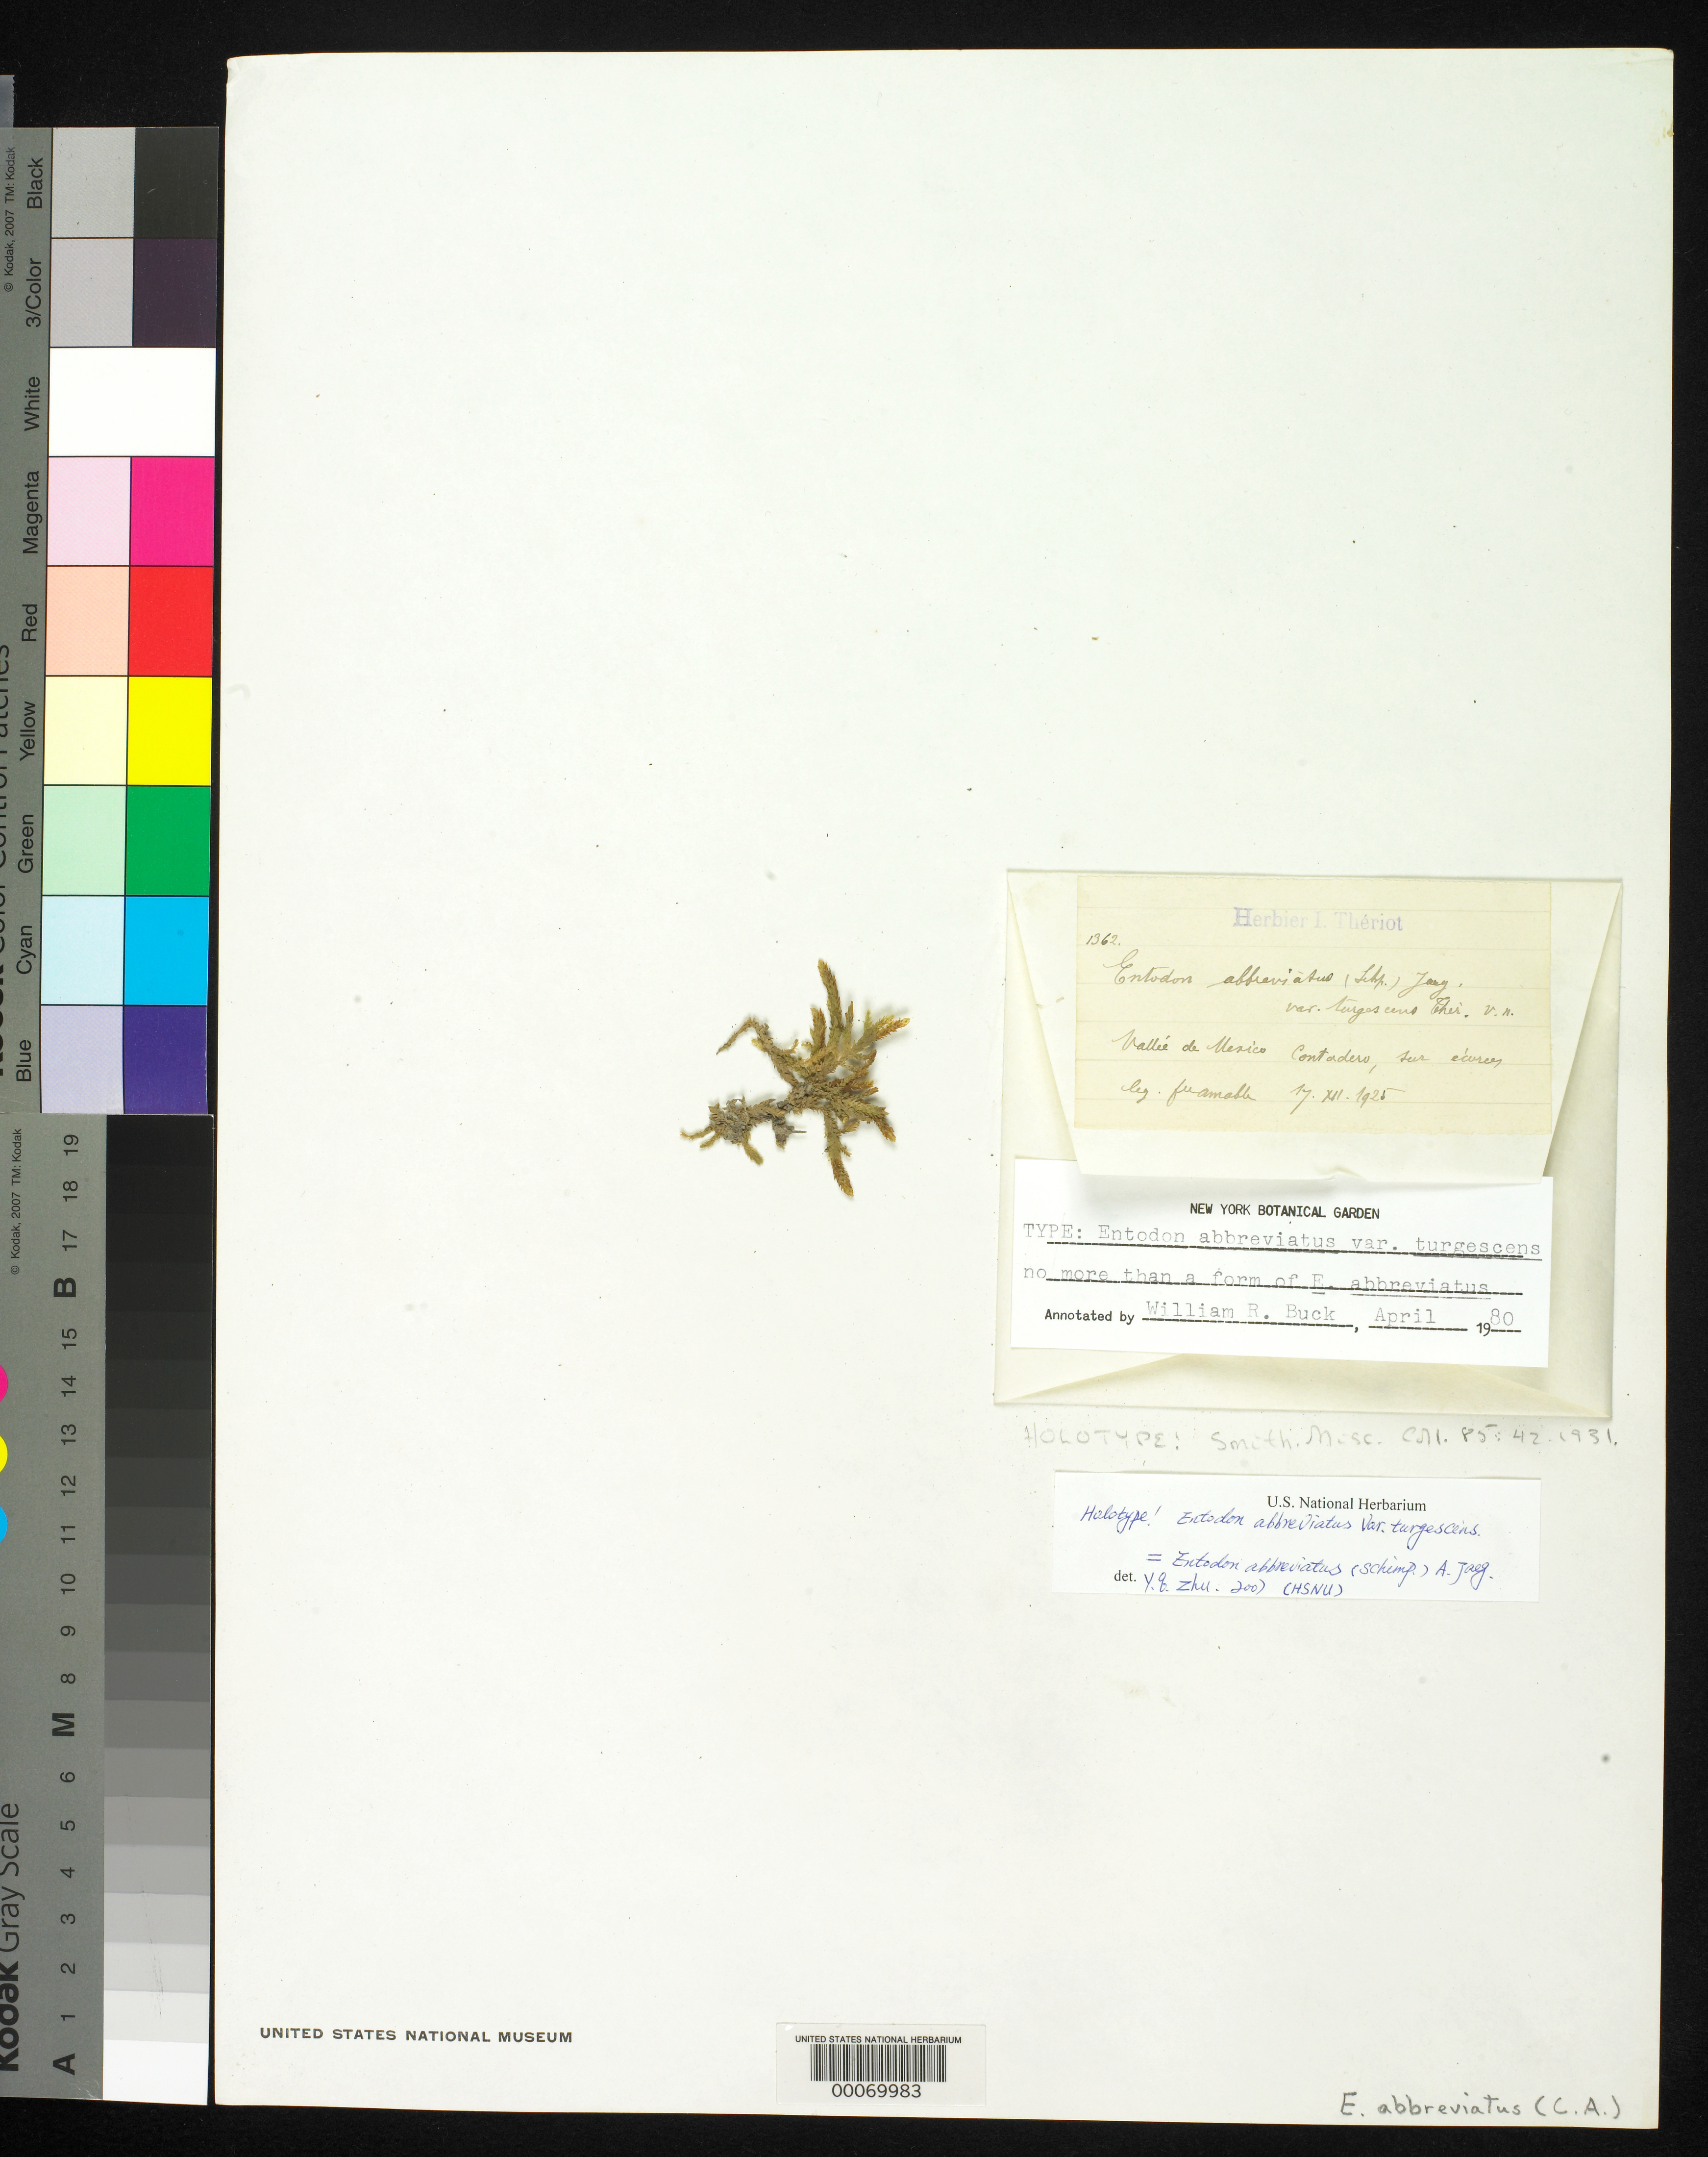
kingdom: Plantae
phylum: Bryophyta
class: Bryopsida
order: Hypnales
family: Entodontaceae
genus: Entodon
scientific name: Entodon abbreviatus var. turgescens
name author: Thér.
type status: Holotype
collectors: B. Amable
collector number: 1362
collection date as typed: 17 Dec 1925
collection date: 1925-12-17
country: Mexico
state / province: México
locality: Contadero.